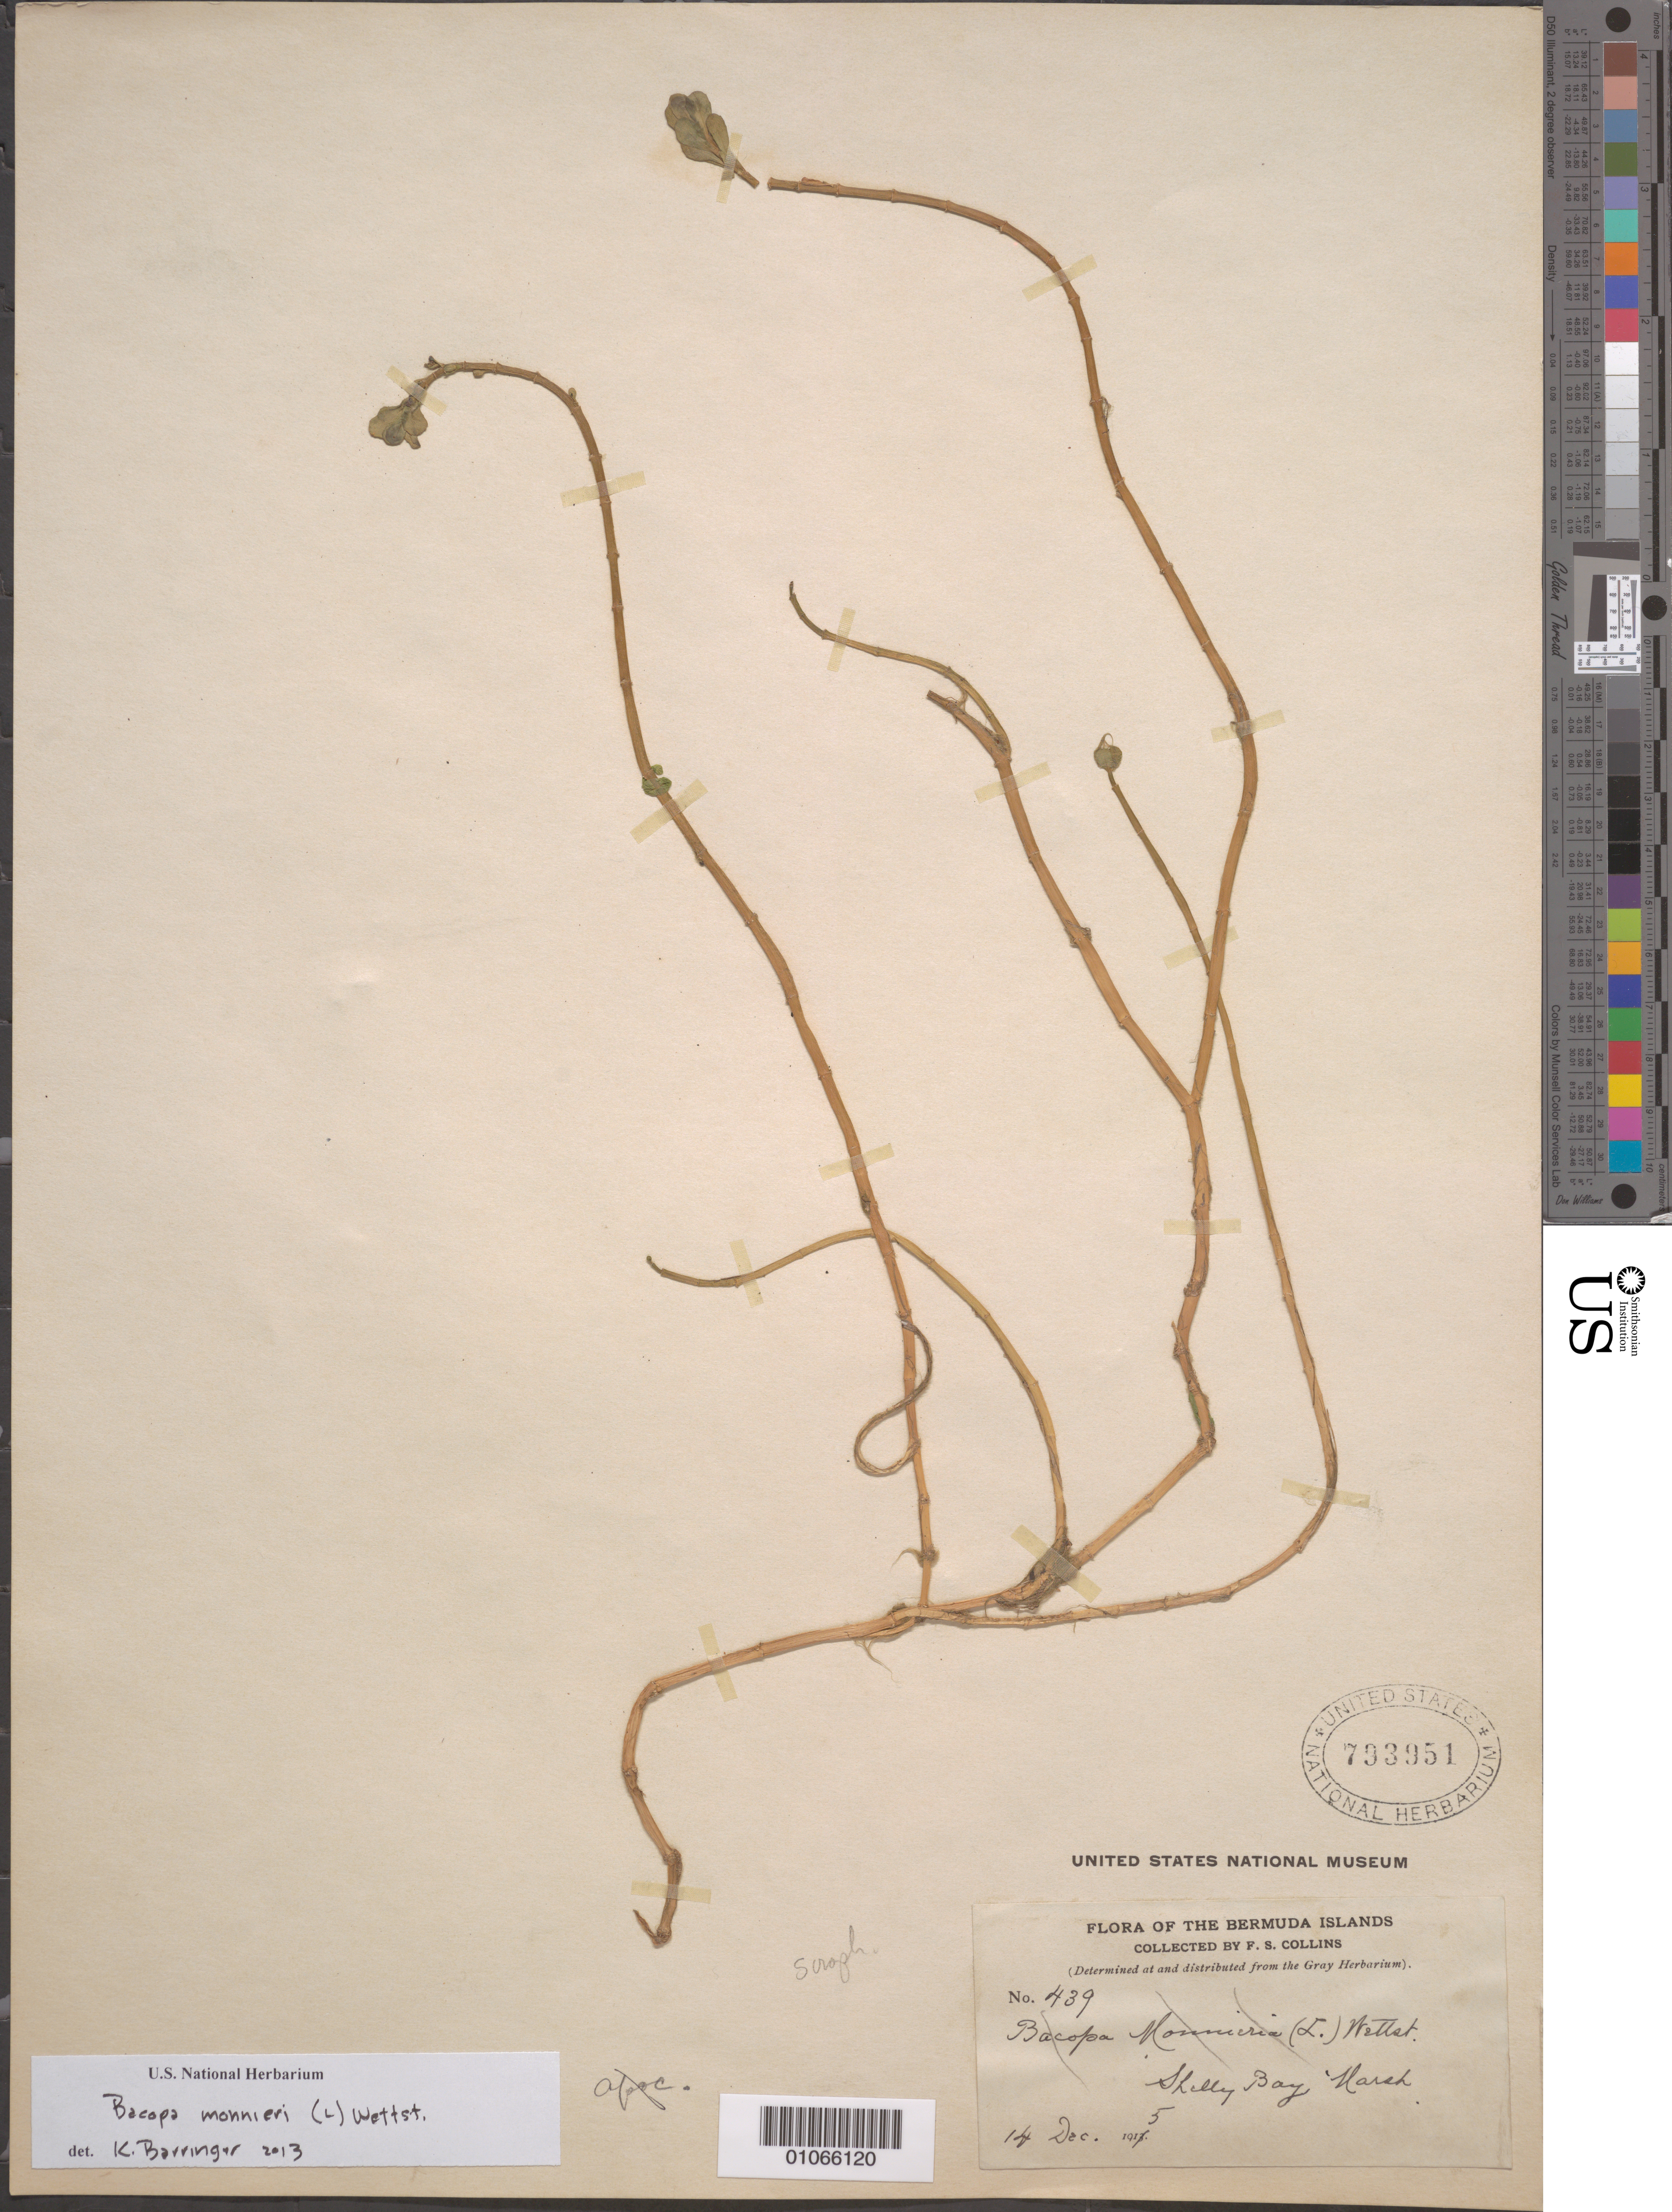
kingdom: Plantae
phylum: Tracheophyta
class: Magnoliopsida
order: Lamiales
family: Plantaginaceae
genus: Bacopa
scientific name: Bacopa monnieri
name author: (L.) Wettst.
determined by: Barringer, K. A.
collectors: F. Collins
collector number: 439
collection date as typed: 14 Dec 1915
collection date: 1915-12-14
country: Bermuda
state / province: Hamilton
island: Bermuda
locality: Shelby Bay Marsh.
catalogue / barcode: US 793951